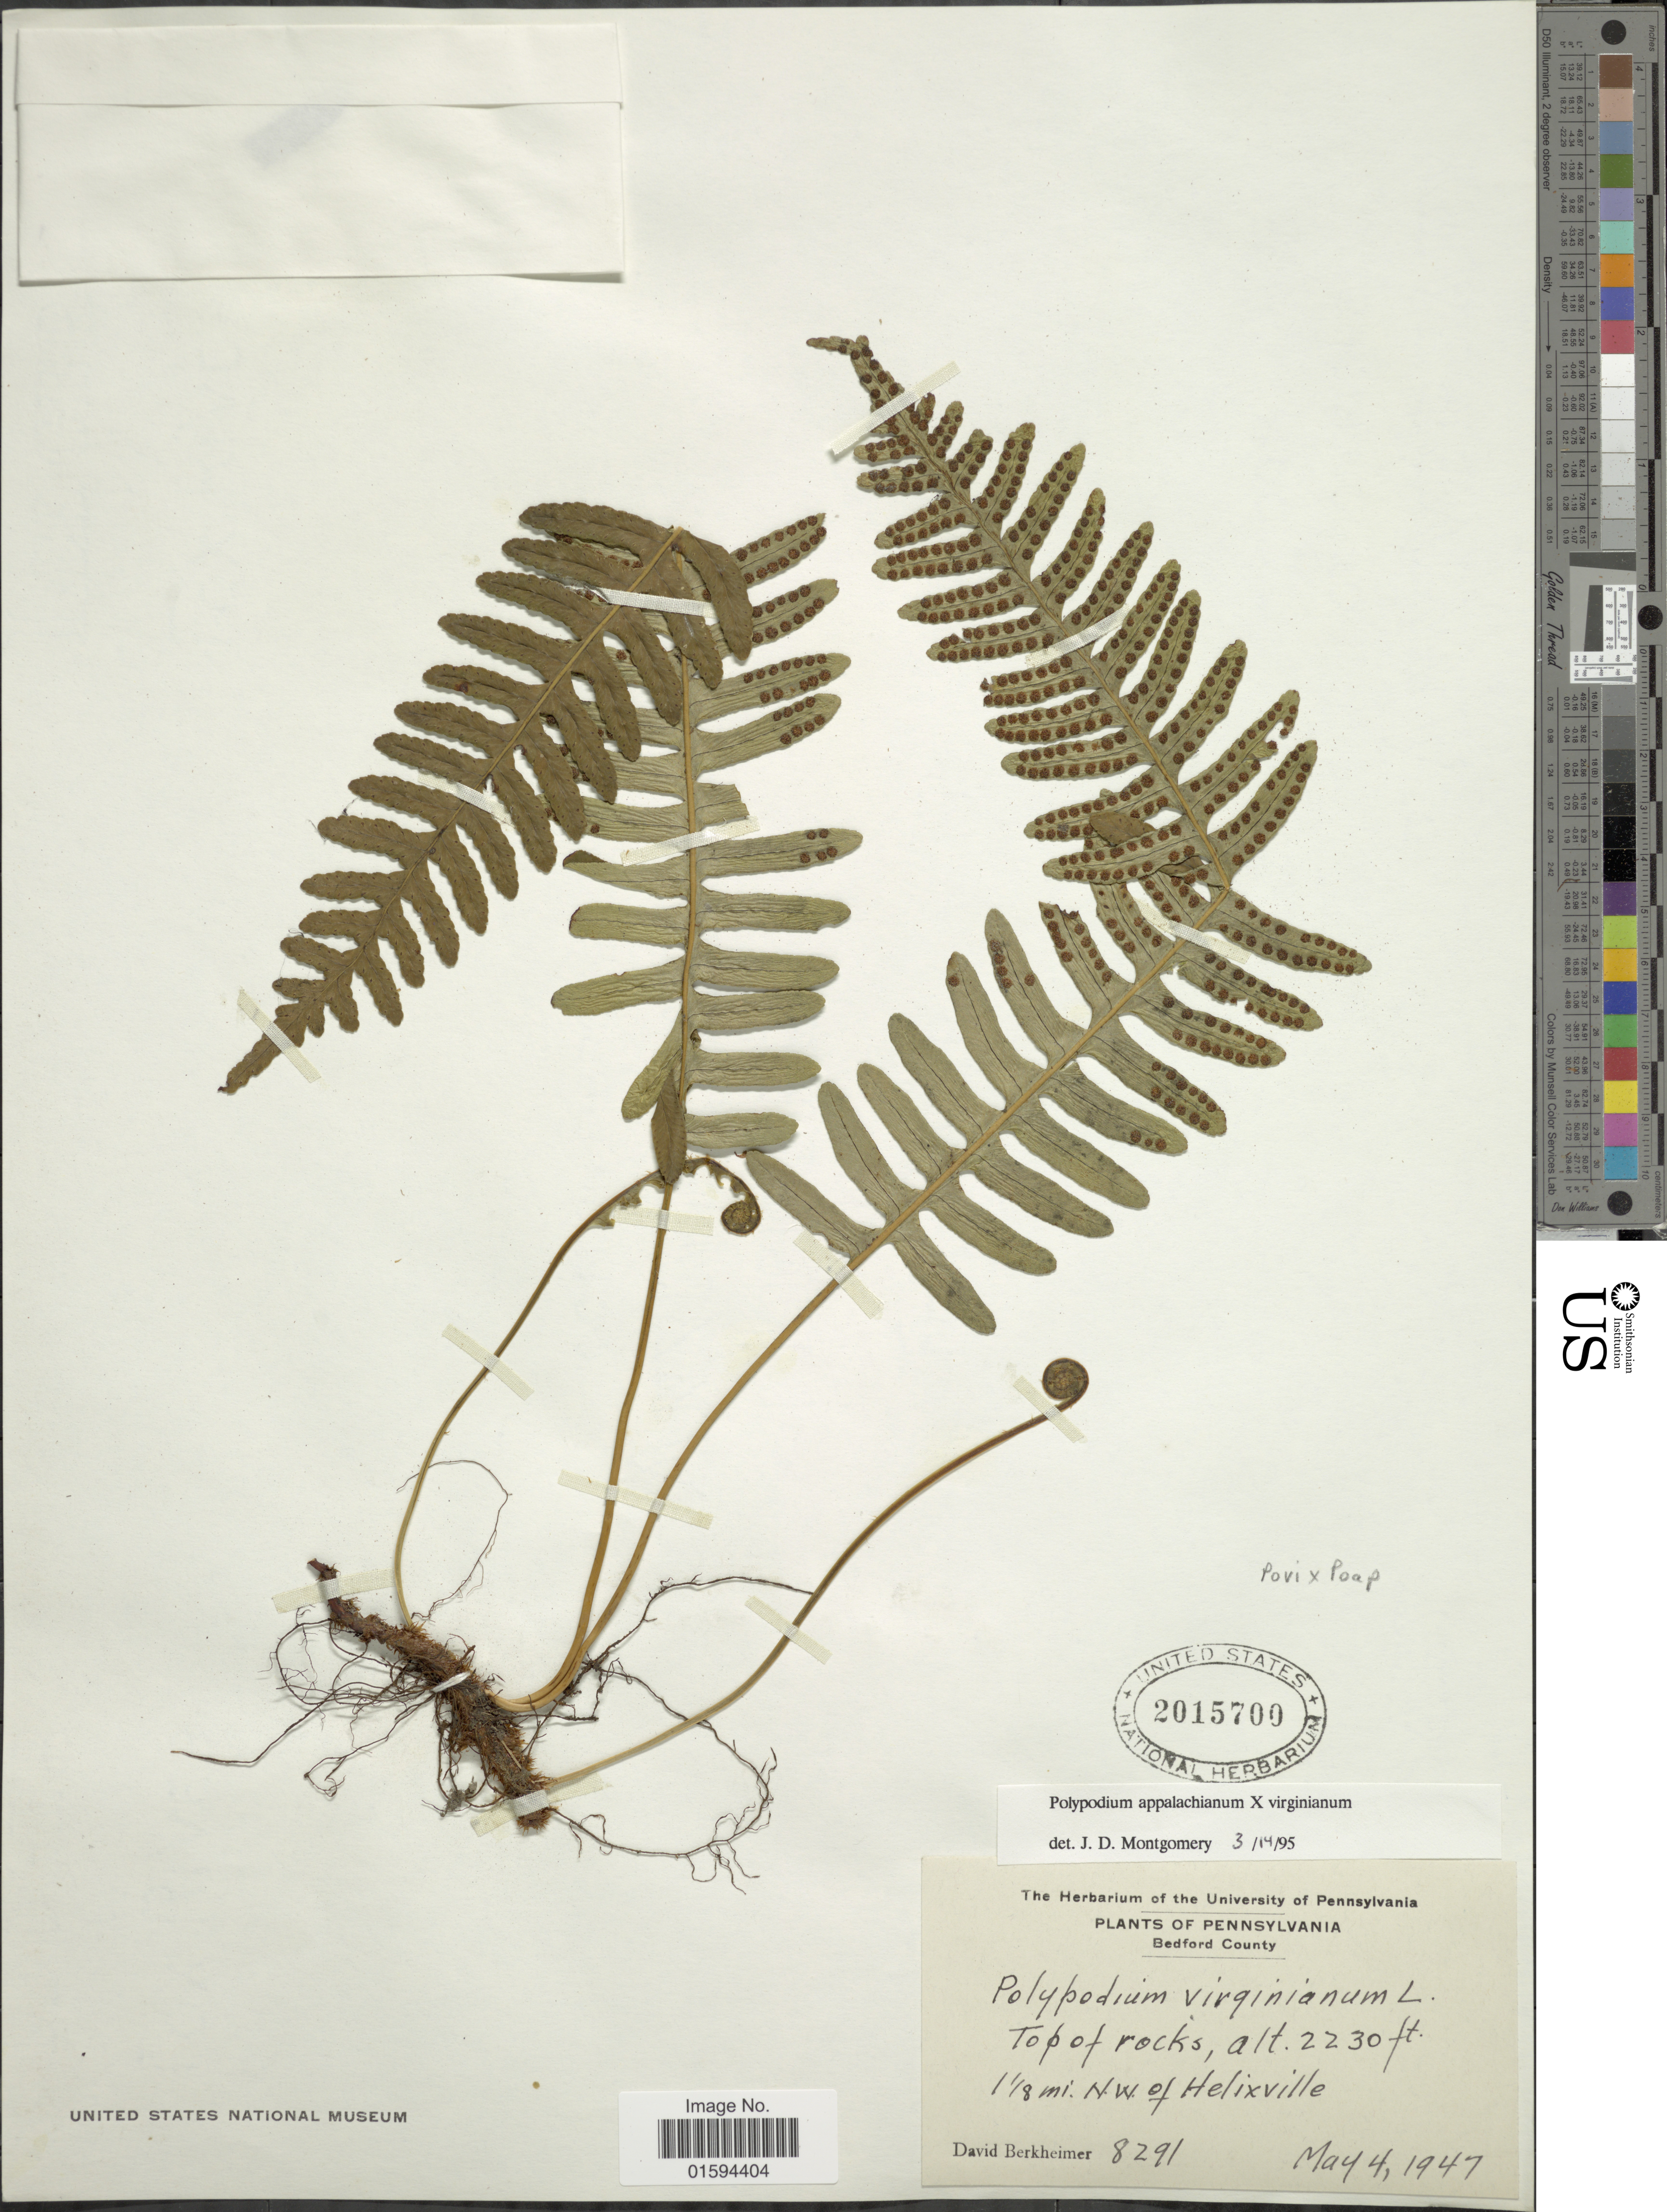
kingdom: Plantae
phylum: Tracheophyta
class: Polypodiopsida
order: Polypodiales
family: Polypodiaceae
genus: Polypodium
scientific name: Polypodium appalachianum x P. virginianum L.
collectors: D. Berkheimer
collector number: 8291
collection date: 1947-05-04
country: United States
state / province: Pennsylvania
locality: Bedford County, top of rocks, 1 1/8 mi. N.W. of Helixville.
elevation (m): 680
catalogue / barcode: US 2015700